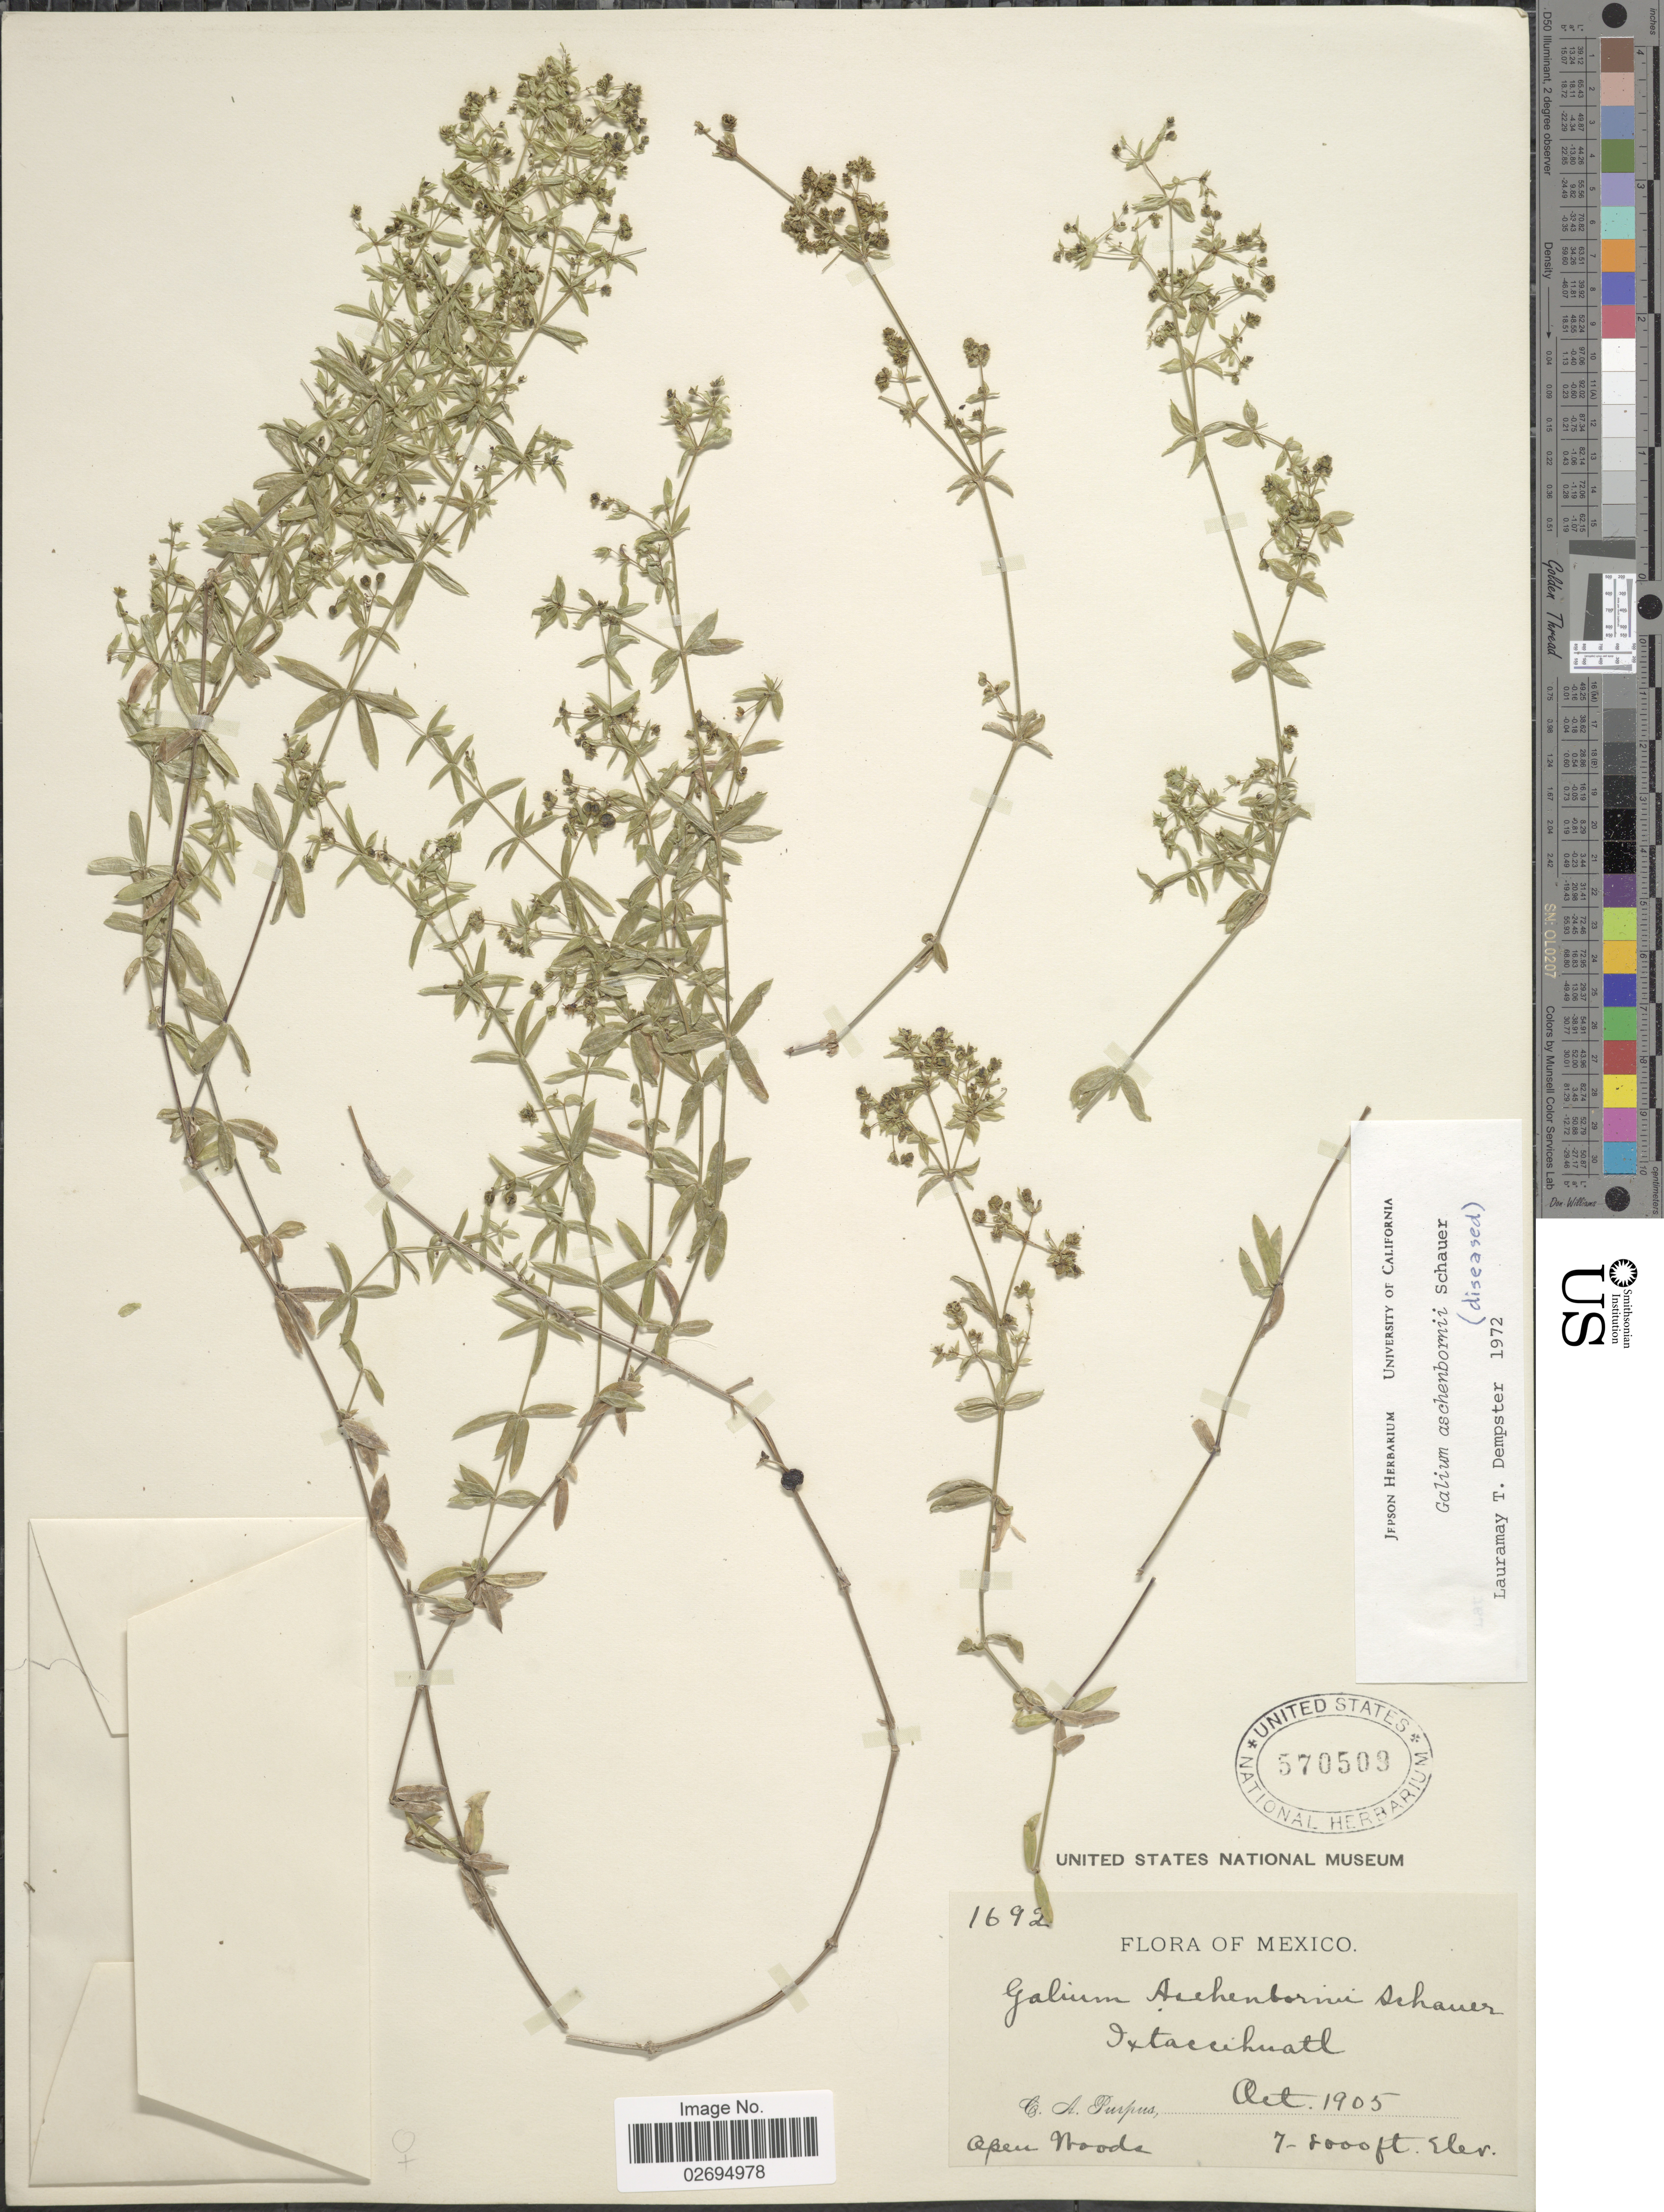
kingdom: Plantae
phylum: Tracheophyta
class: Magnoliopsida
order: Gentianales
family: Rubiaceae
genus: Galium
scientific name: Galium aschenbornii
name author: Schauer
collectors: C. A. Purpus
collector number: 1692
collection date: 1905-10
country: Mexico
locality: Ixtacuhuatl, Open woods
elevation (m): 2134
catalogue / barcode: US 570509